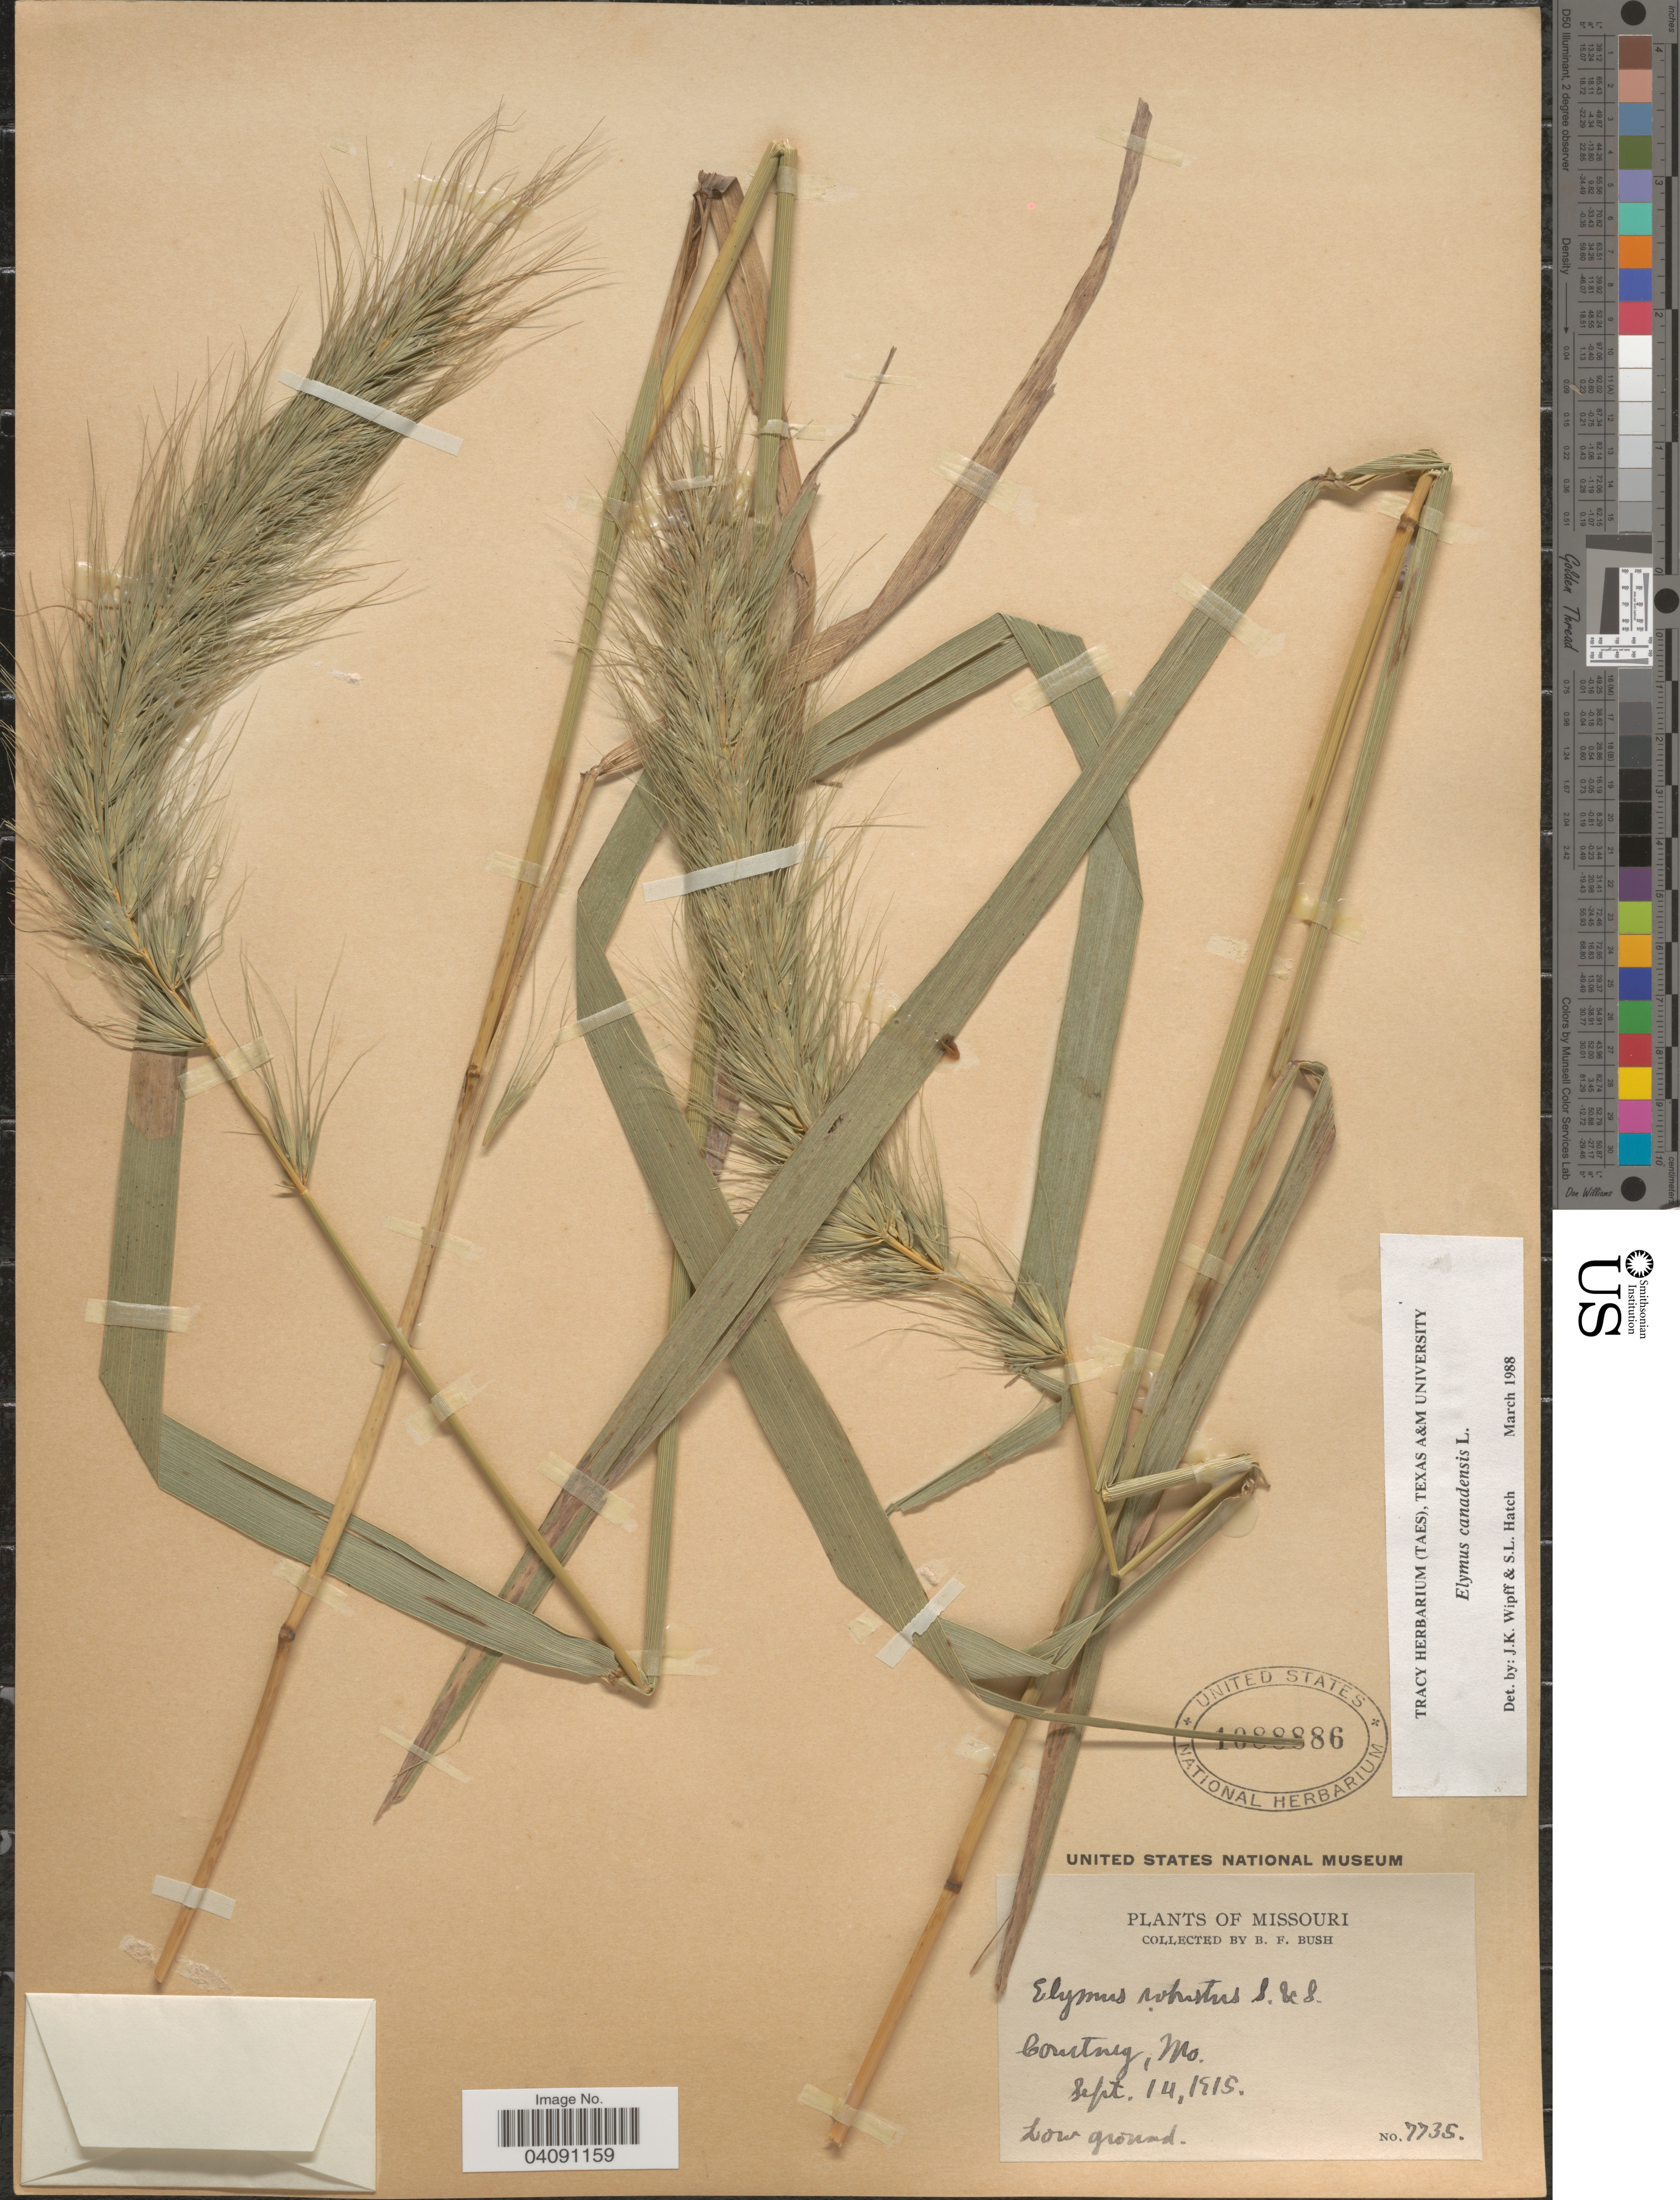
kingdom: Plantae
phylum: Tracheophyta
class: Liliopsida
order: Poales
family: Poaceae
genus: Elymus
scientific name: Elymus canadensis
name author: L.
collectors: B. F. Bush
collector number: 7735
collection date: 1915-09-14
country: United States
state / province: Missouri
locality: Courtney.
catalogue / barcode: US 1088886